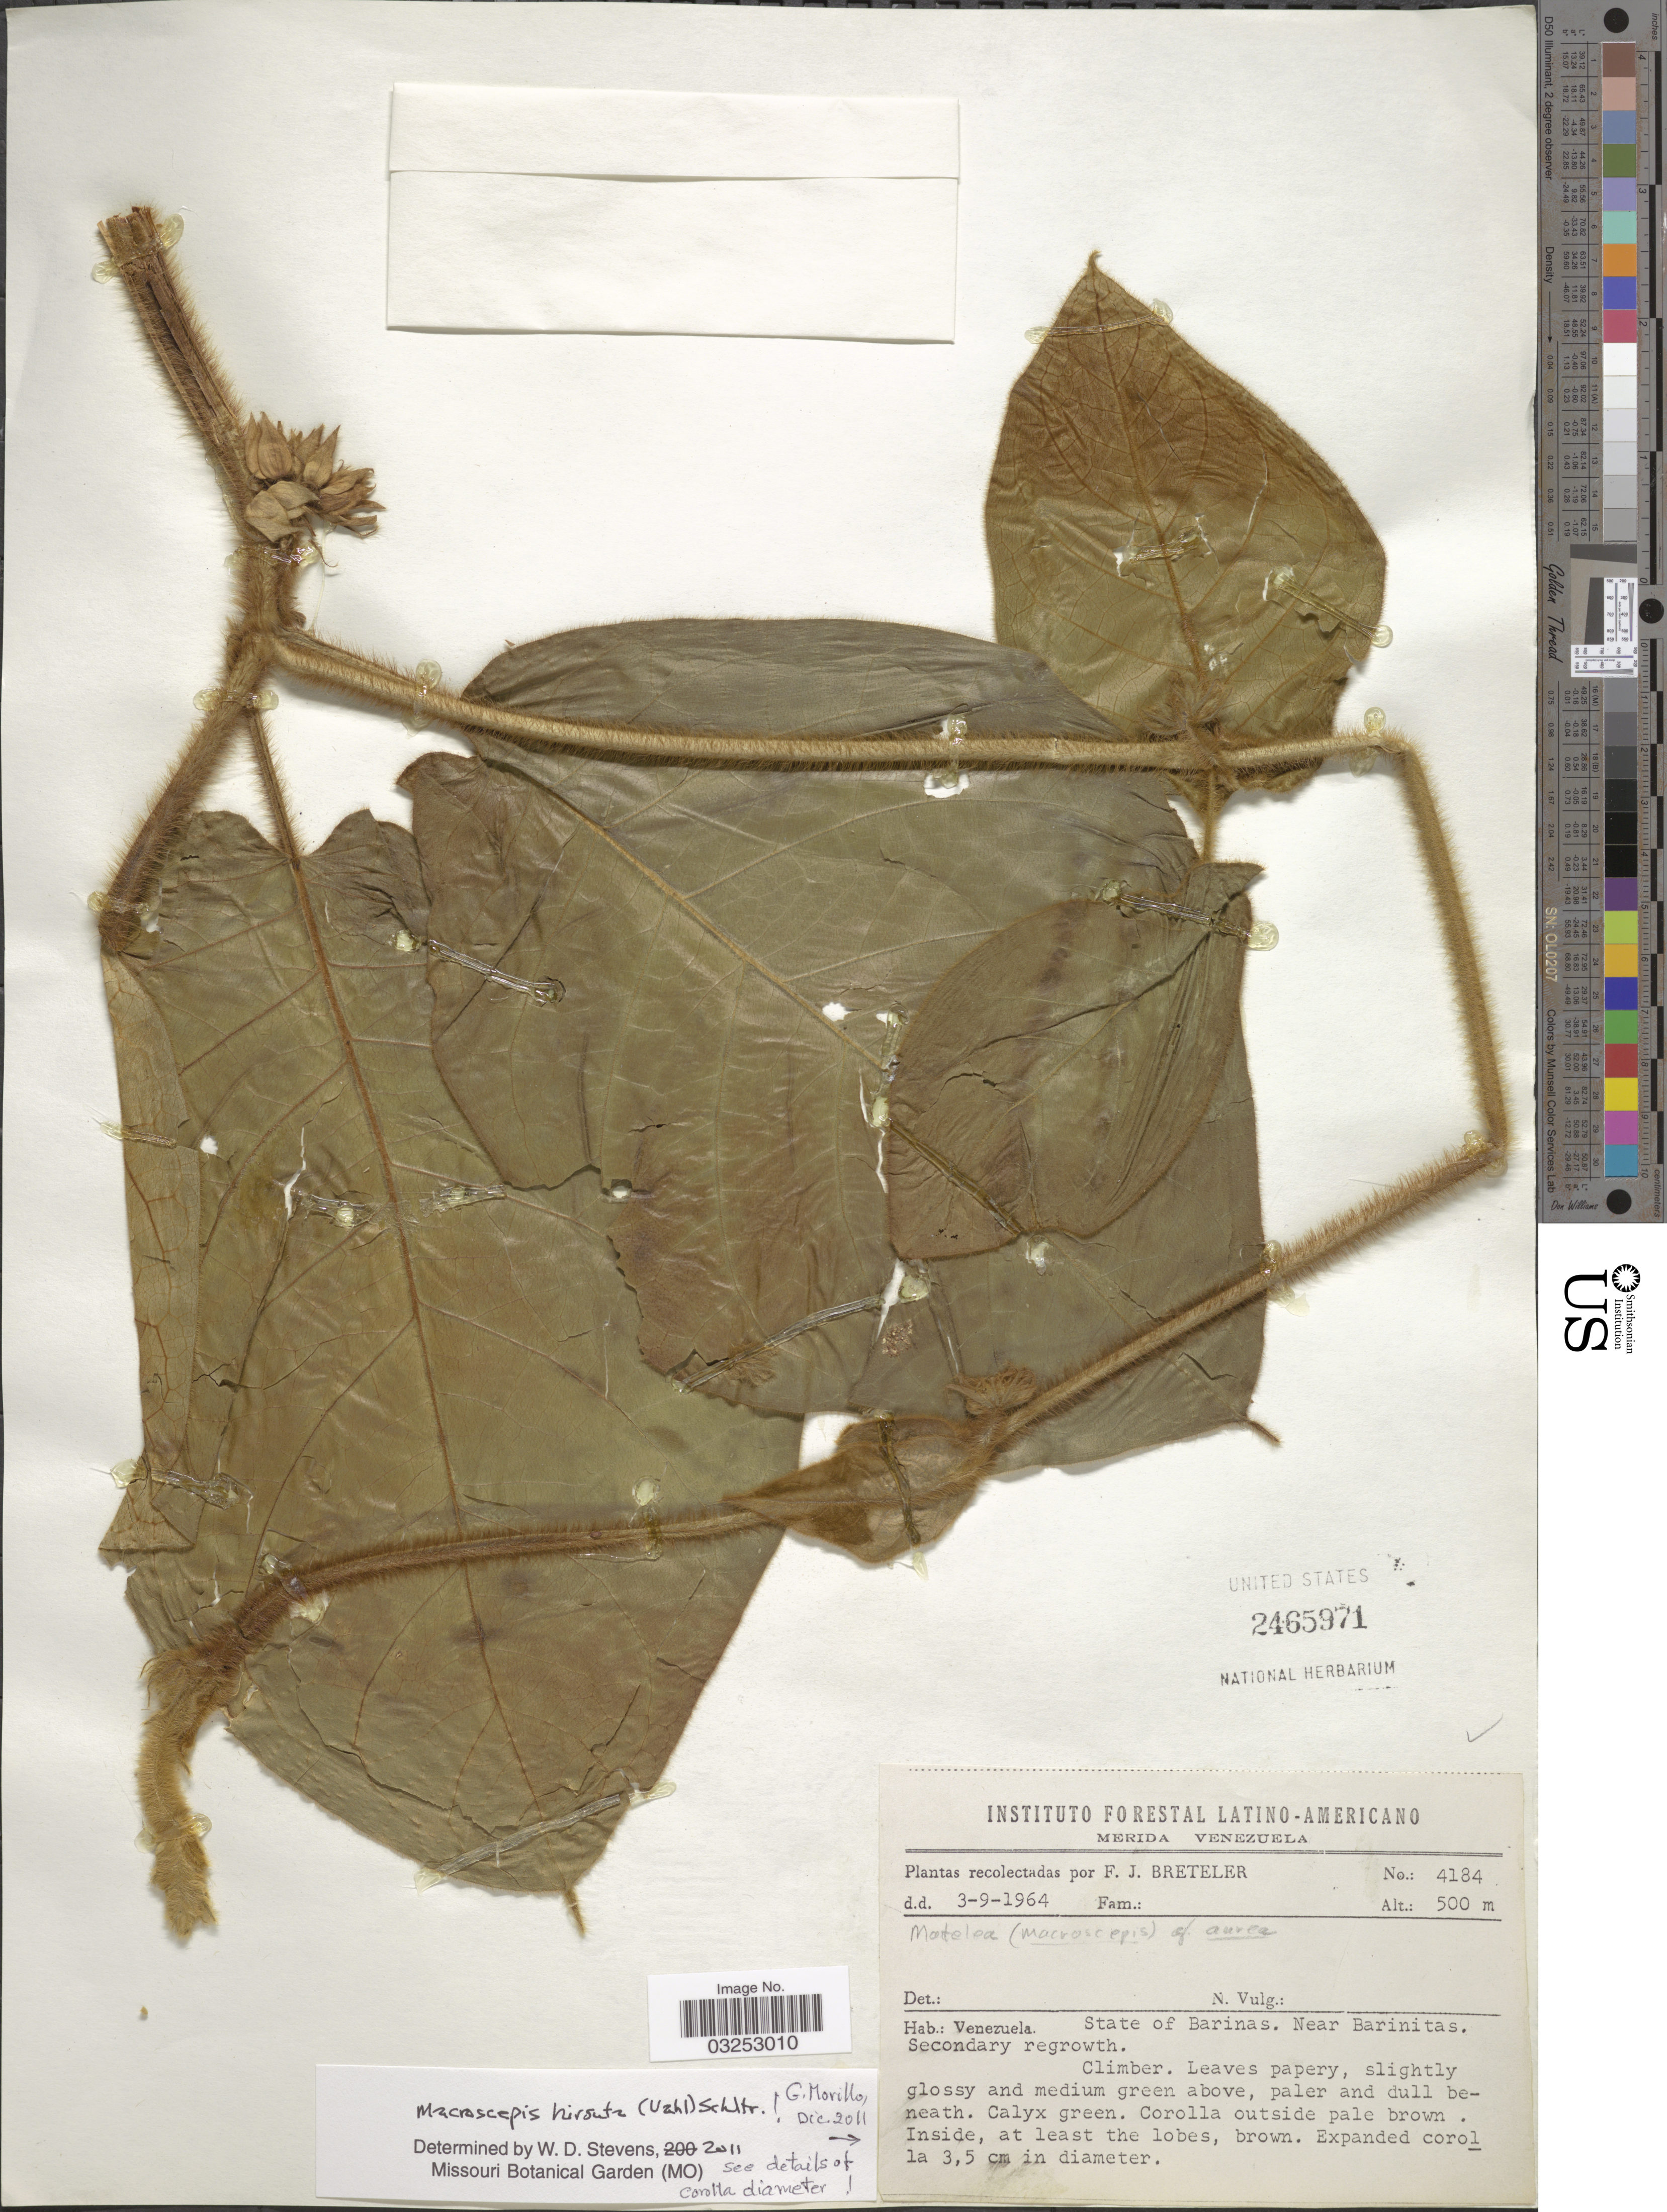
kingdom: Plantae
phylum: Tracheophyta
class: Magnoliopsida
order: Gentianales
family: Apocynaceae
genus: Macroscepis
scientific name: Macroscepis hirsuta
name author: (Vahl) Schltr.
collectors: F. J. Breteler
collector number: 4184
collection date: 1964-09-03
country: Venezuela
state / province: Barinas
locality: Near Barinitas.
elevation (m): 500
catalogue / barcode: US 2465971